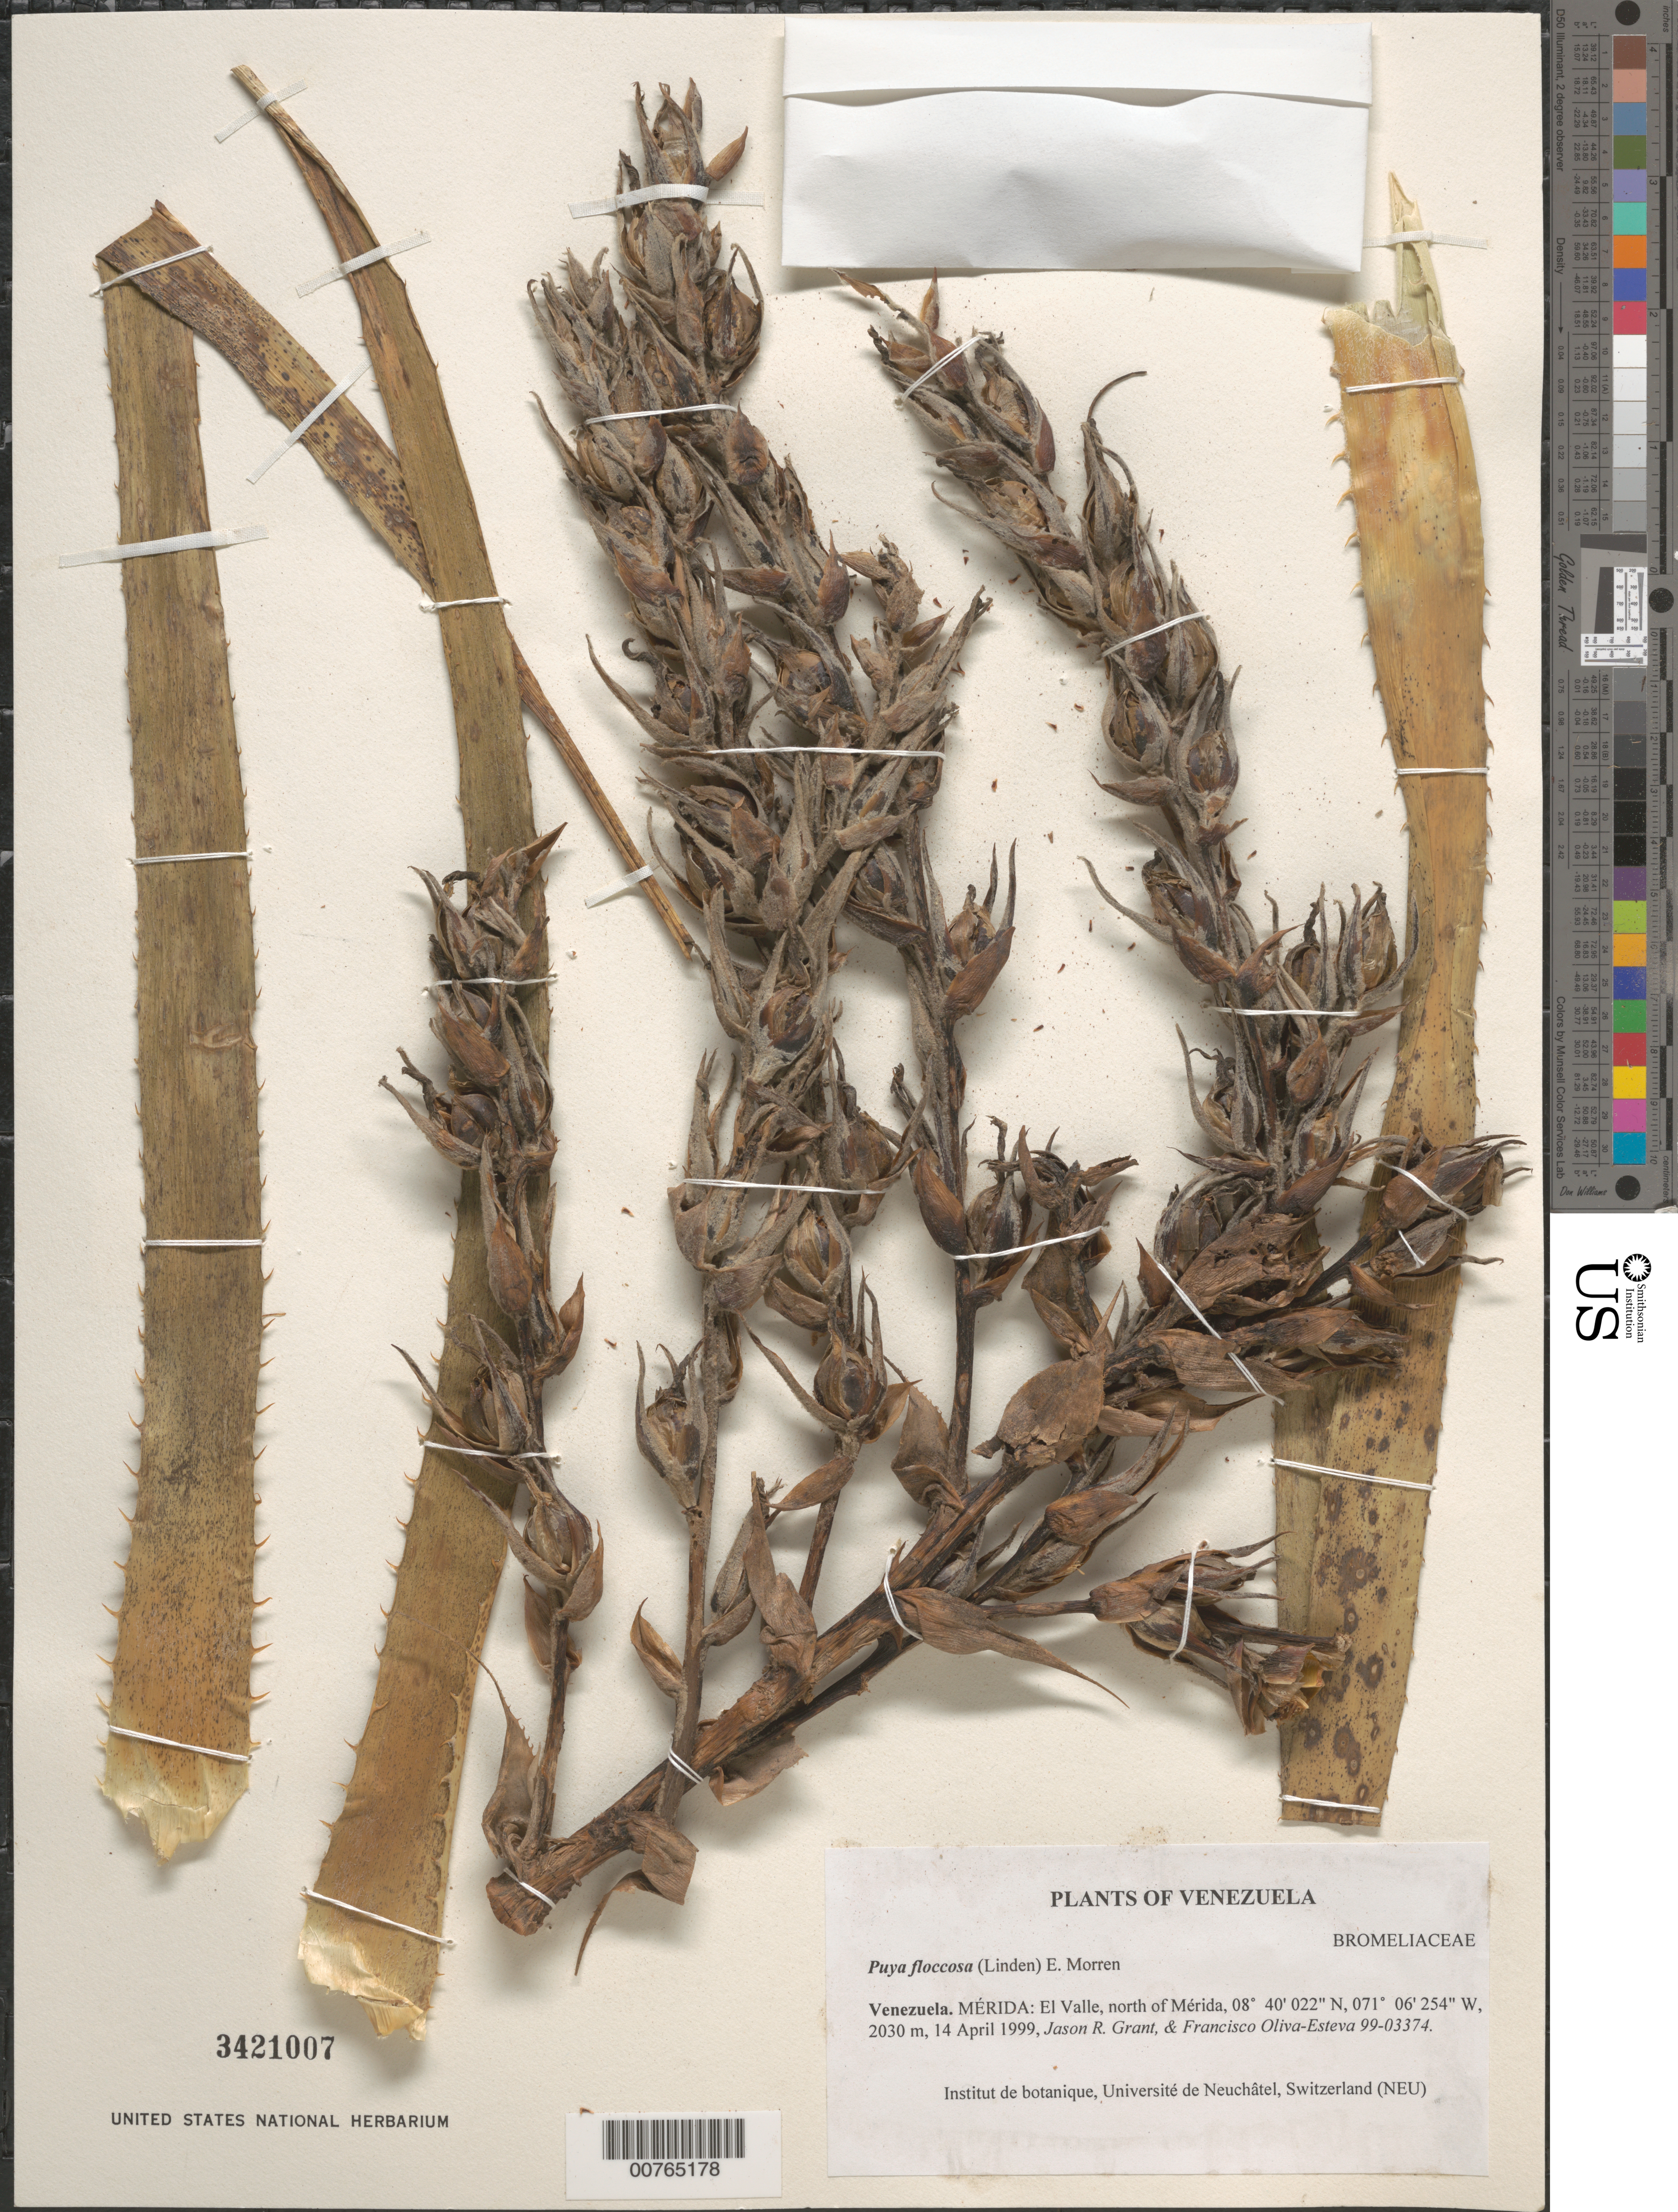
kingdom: Plantae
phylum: Tracheophyta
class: Liliopsida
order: Poales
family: Bromeliaceae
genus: Puya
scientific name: Puya floccosa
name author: (Linden) É. Morren ex Mez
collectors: J. R. Grant & F. Oliva-Esteva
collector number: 99-03374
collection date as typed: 14 Apr 1999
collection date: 1999-04-14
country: Venezuela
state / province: Mérida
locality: El Valle, N of Merida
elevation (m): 2030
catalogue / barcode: US 3421007